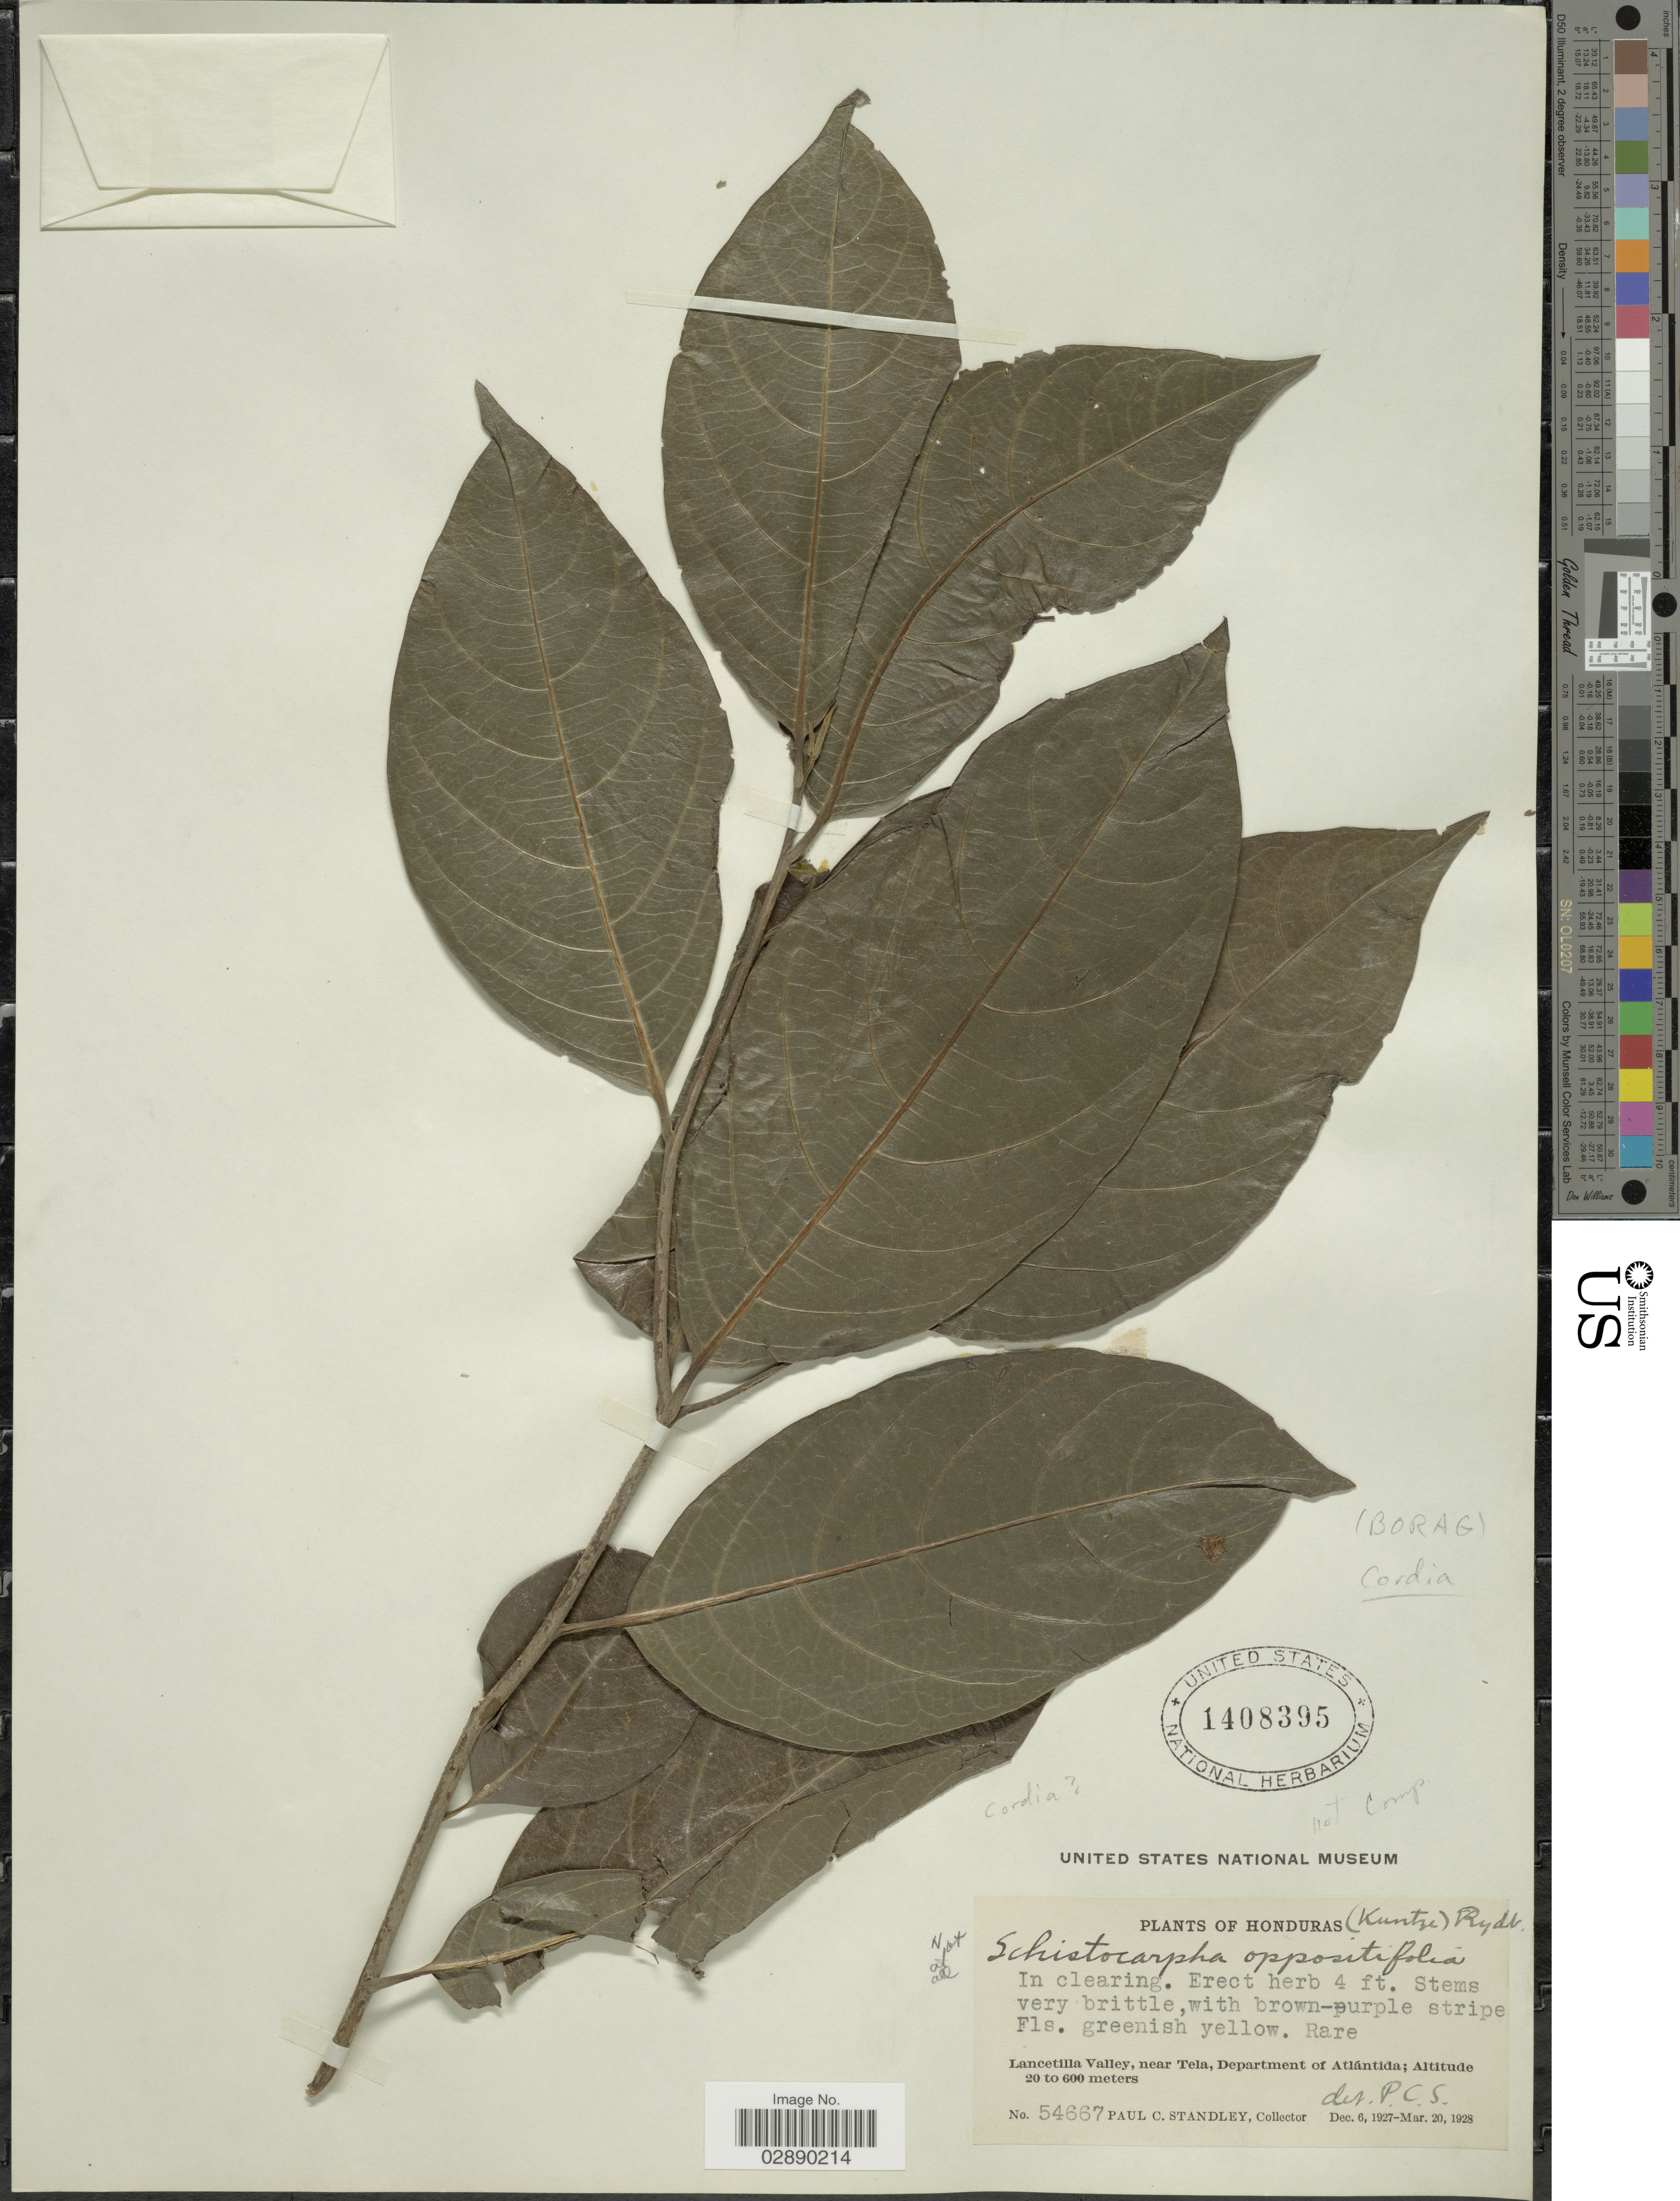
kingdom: Plantae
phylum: Tracheophyta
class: Magnoliopsida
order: Boraginales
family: Cordiaceae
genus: Cordia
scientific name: Cordia sp.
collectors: P. C. Standley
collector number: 54667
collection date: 1927-12-06/1928-03-20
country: Honduras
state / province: Atlántida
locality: Lancetilla Valley, near Tela, Department of Atlántida.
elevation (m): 20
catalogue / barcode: US 1408395